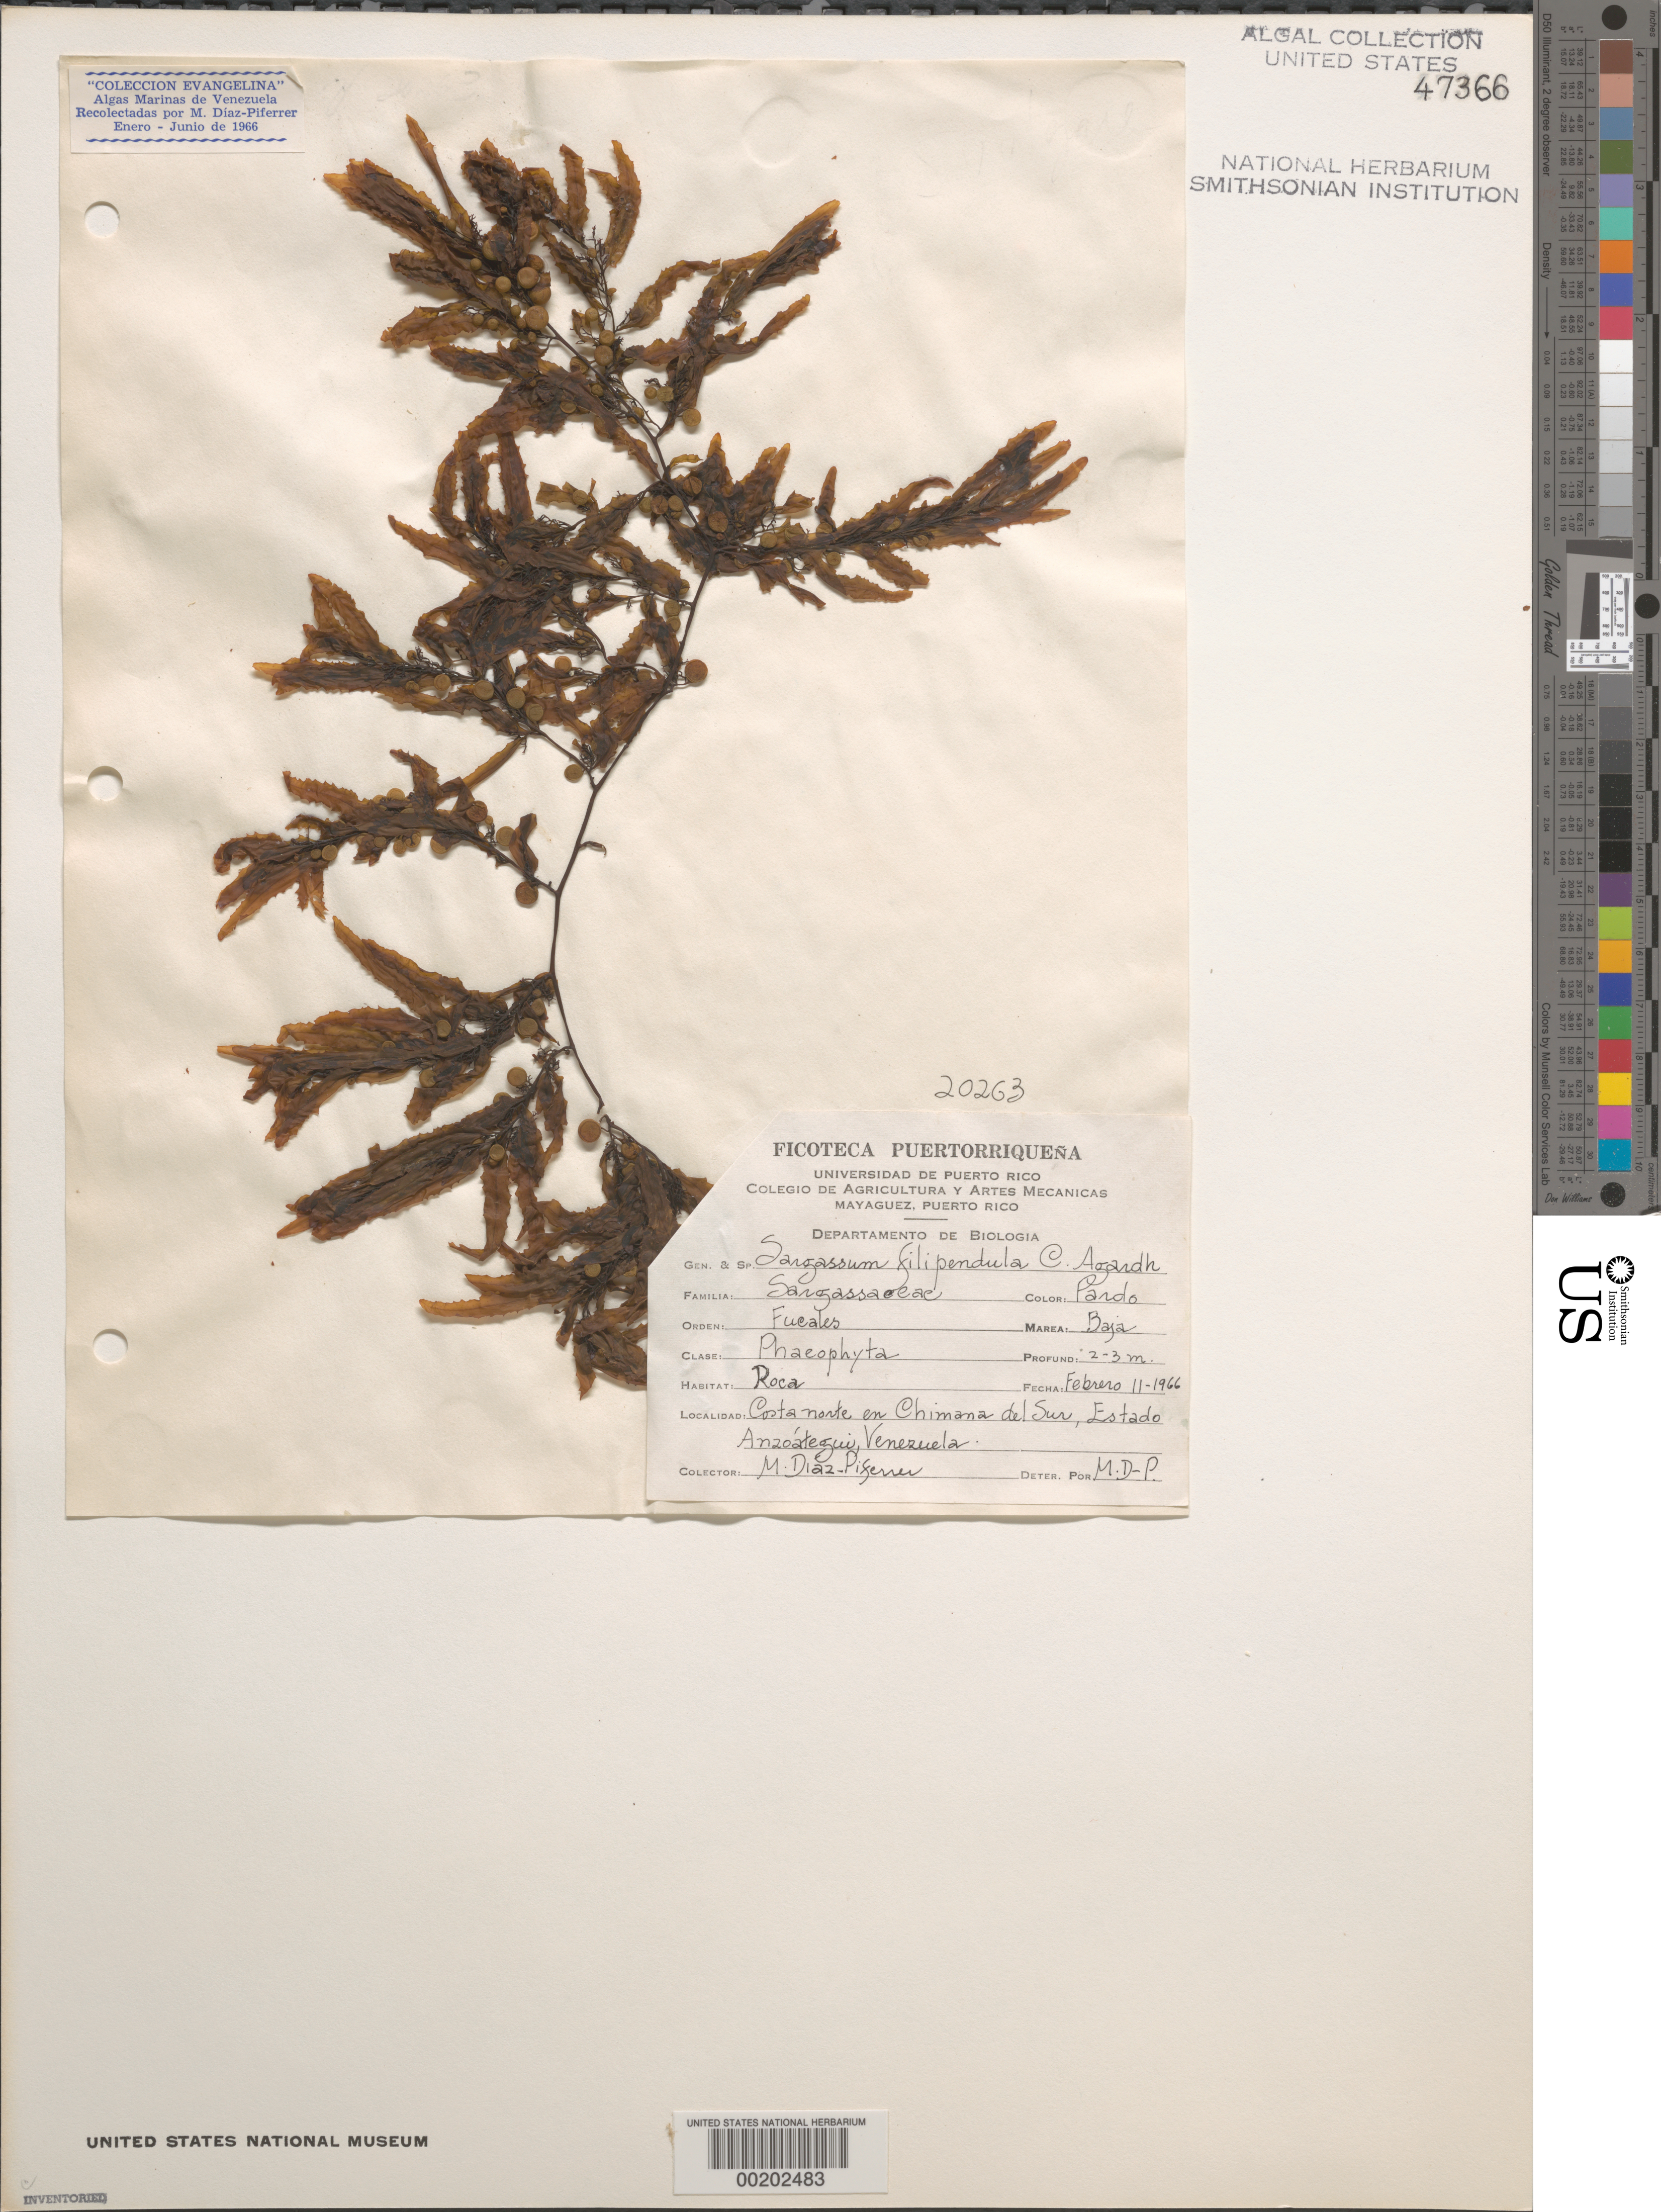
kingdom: Chromista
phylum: Ochrophyta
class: Phaeophyceae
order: Fucales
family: Sargassaceae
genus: Sargassum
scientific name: Sargassum filipendula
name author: C. Agardh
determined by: Diaz-Piferrer, M.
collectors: M. Diaz-Piferrer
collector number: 20263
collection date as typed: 11 Feb 1966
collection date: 1966-02-11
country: Venezuela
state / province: Anzoategui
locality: Chimana del sur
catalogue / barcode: US 47366